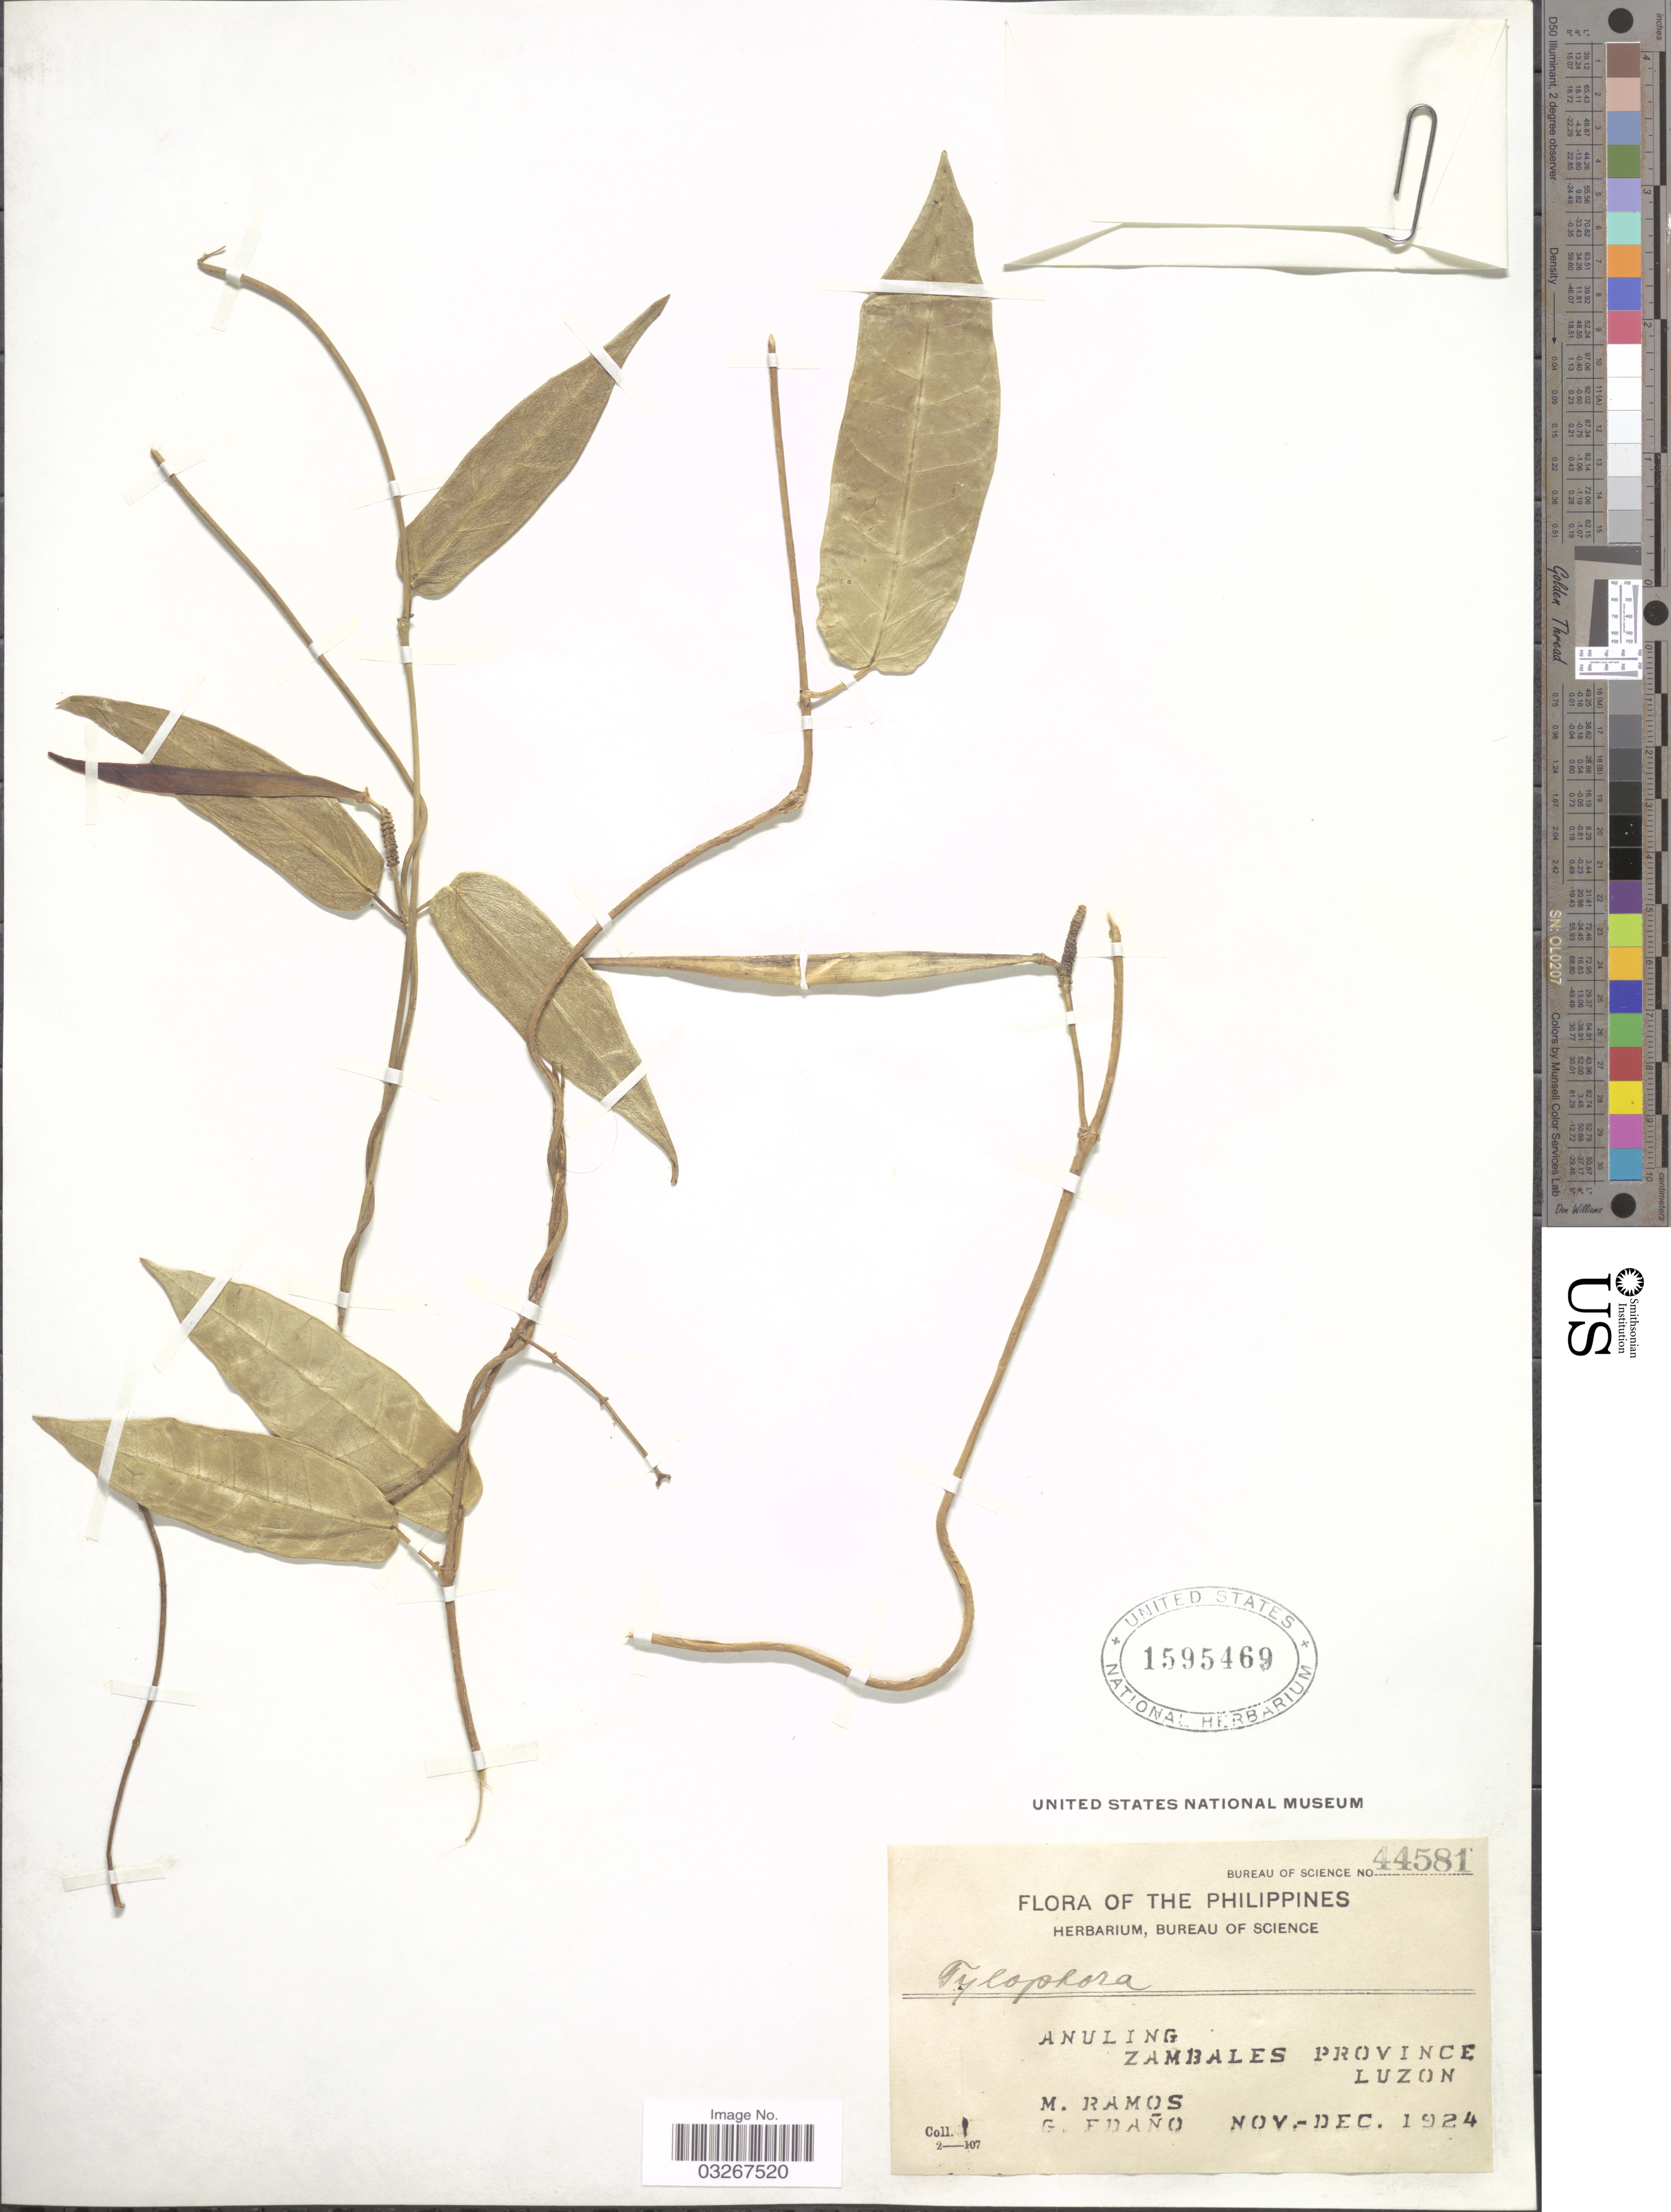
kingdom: Plantae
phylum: Tracheophyta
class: Magnoliopsida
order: Gentianales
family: Apocynaceae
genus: Tylophora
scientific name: Tylophora sp.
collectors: M. Ramos & G. Edaño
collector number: Bureau of Science 44581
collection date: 1924-11/1924-12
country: Philippines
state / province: Central Luzon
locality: Anuling, Zambales Province, Luzon.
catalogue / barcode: US 1595469